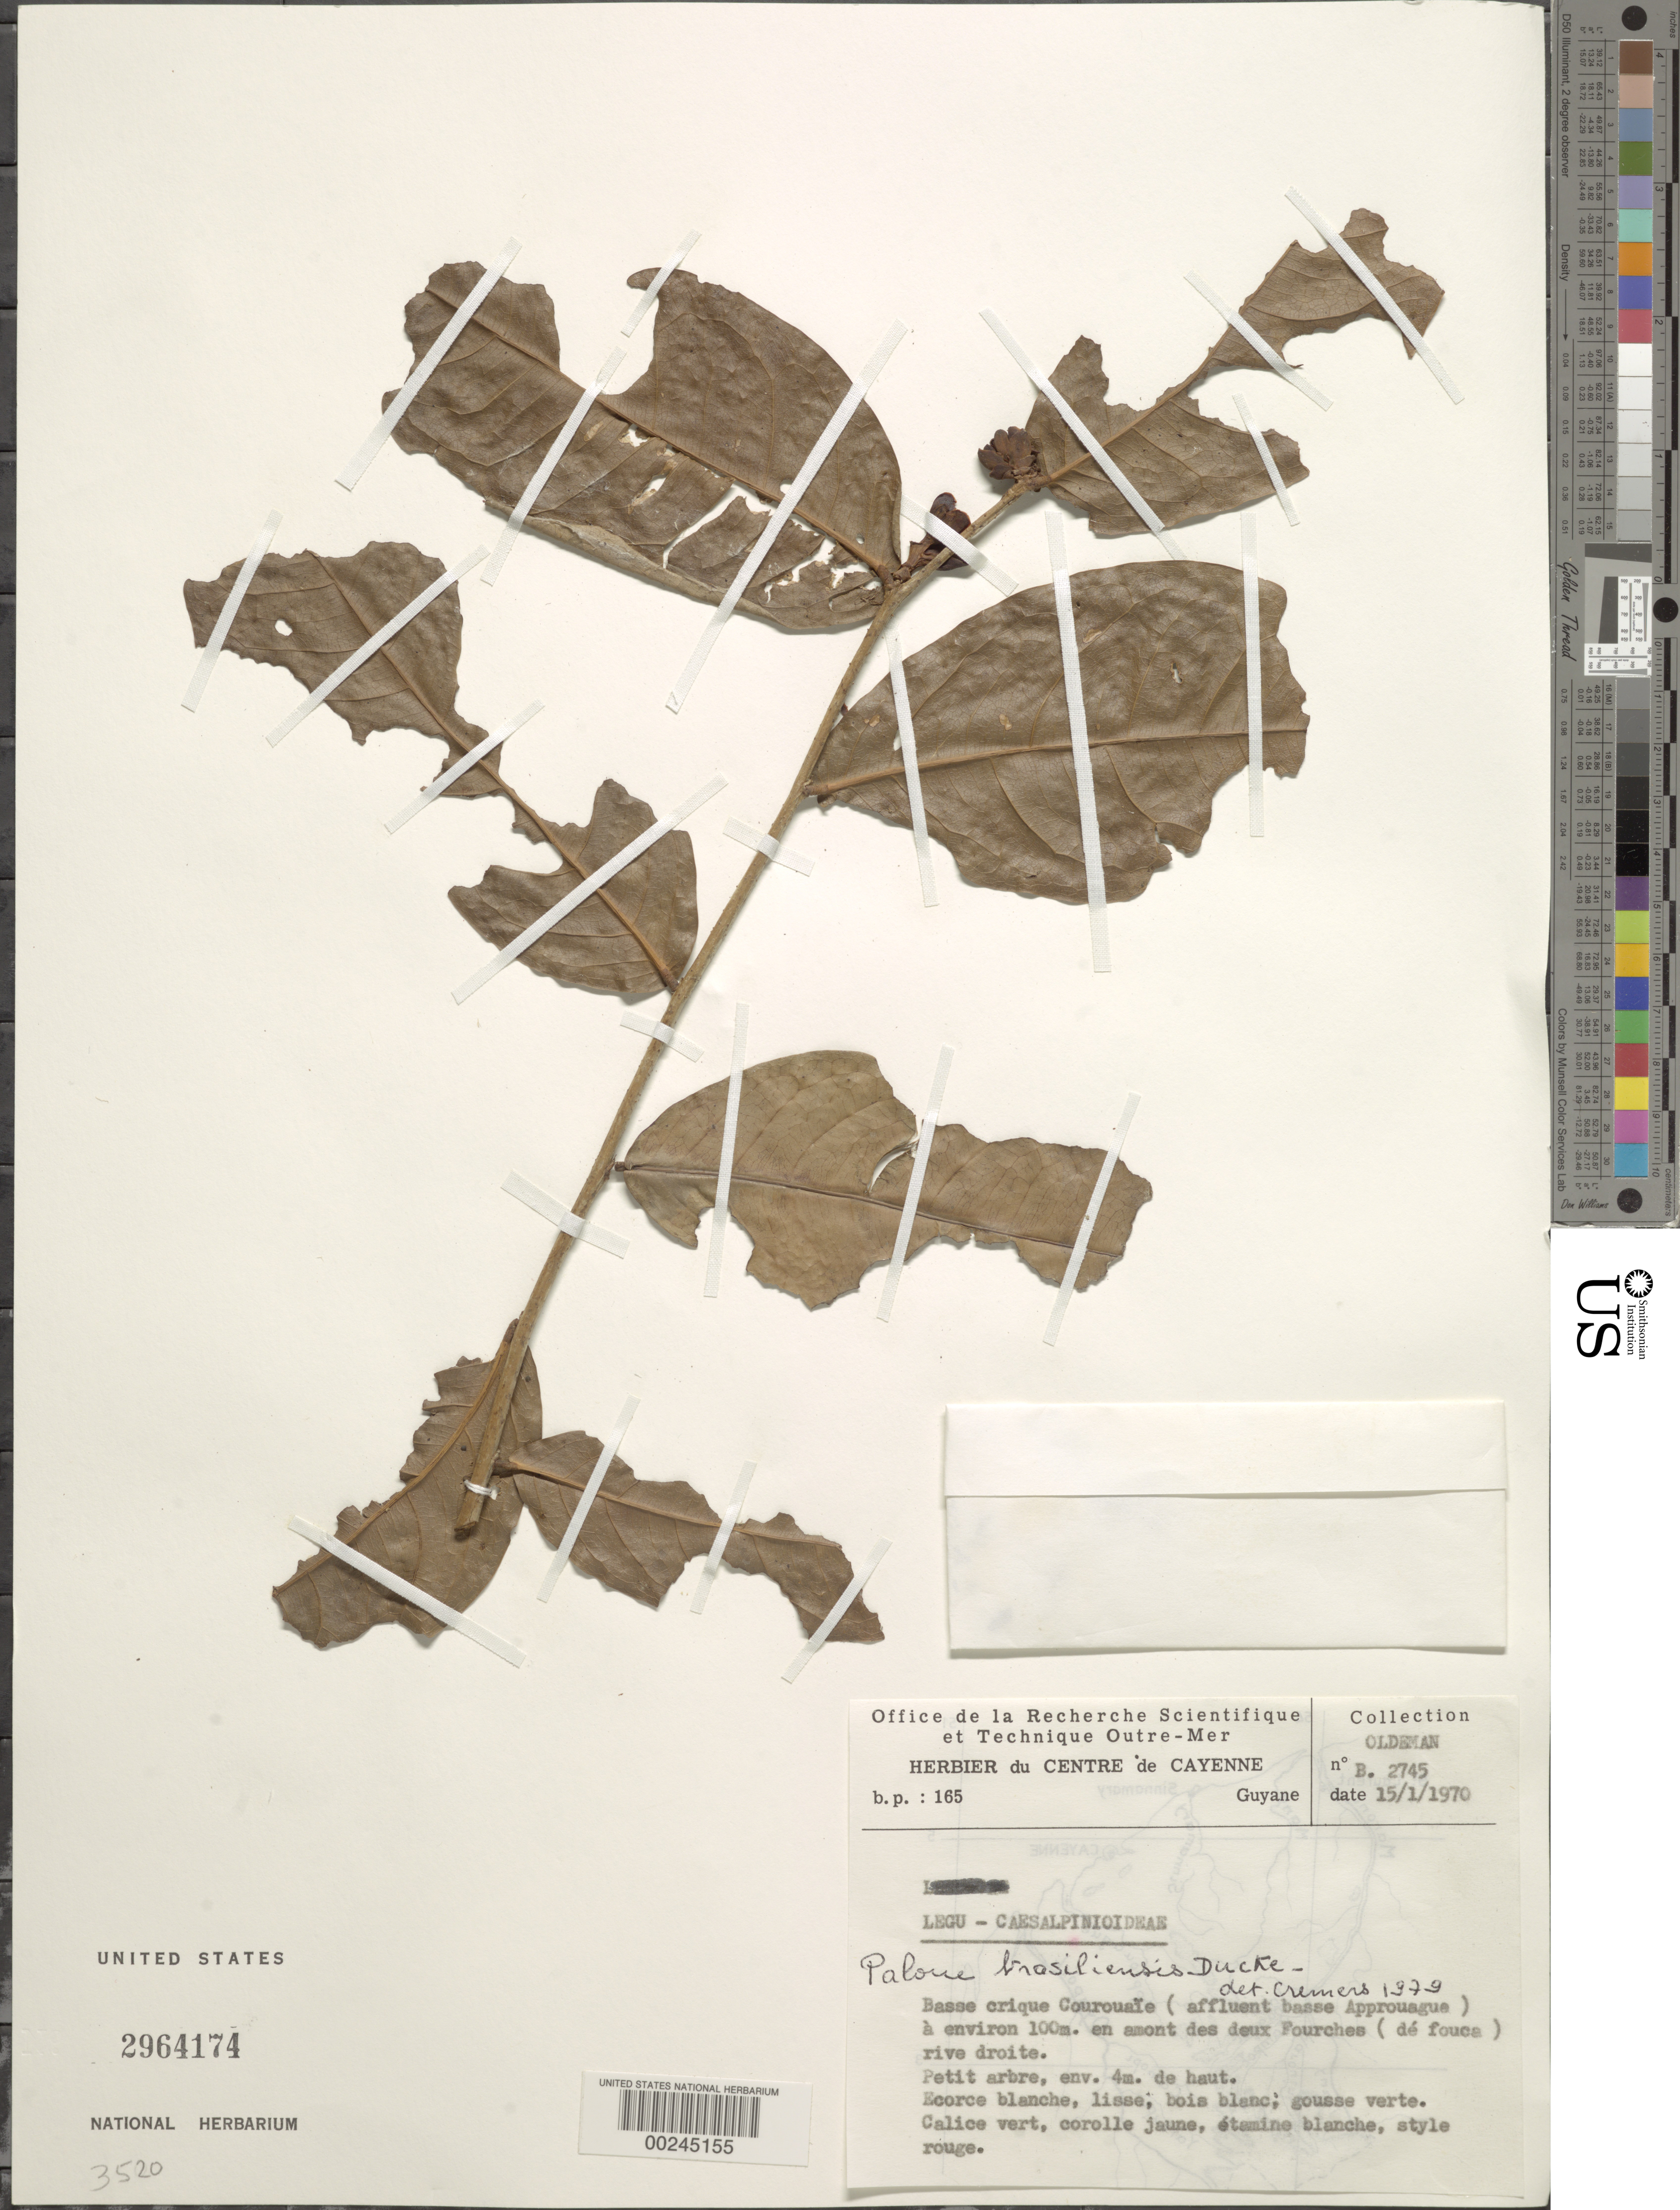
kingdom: Plantae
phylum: Tracheophyta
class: Magnoliopsida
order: Fabales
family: Fabaceae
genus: Paloue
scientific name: Paloue brasiliensis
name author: Ducke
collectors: R. Oldeman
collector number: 2745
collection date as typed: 15 Jan 1970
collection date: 1970-01-15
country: French Guiana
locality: Base of creek courousie (affluent base approuague)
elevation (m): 100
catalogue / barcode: US 2964174